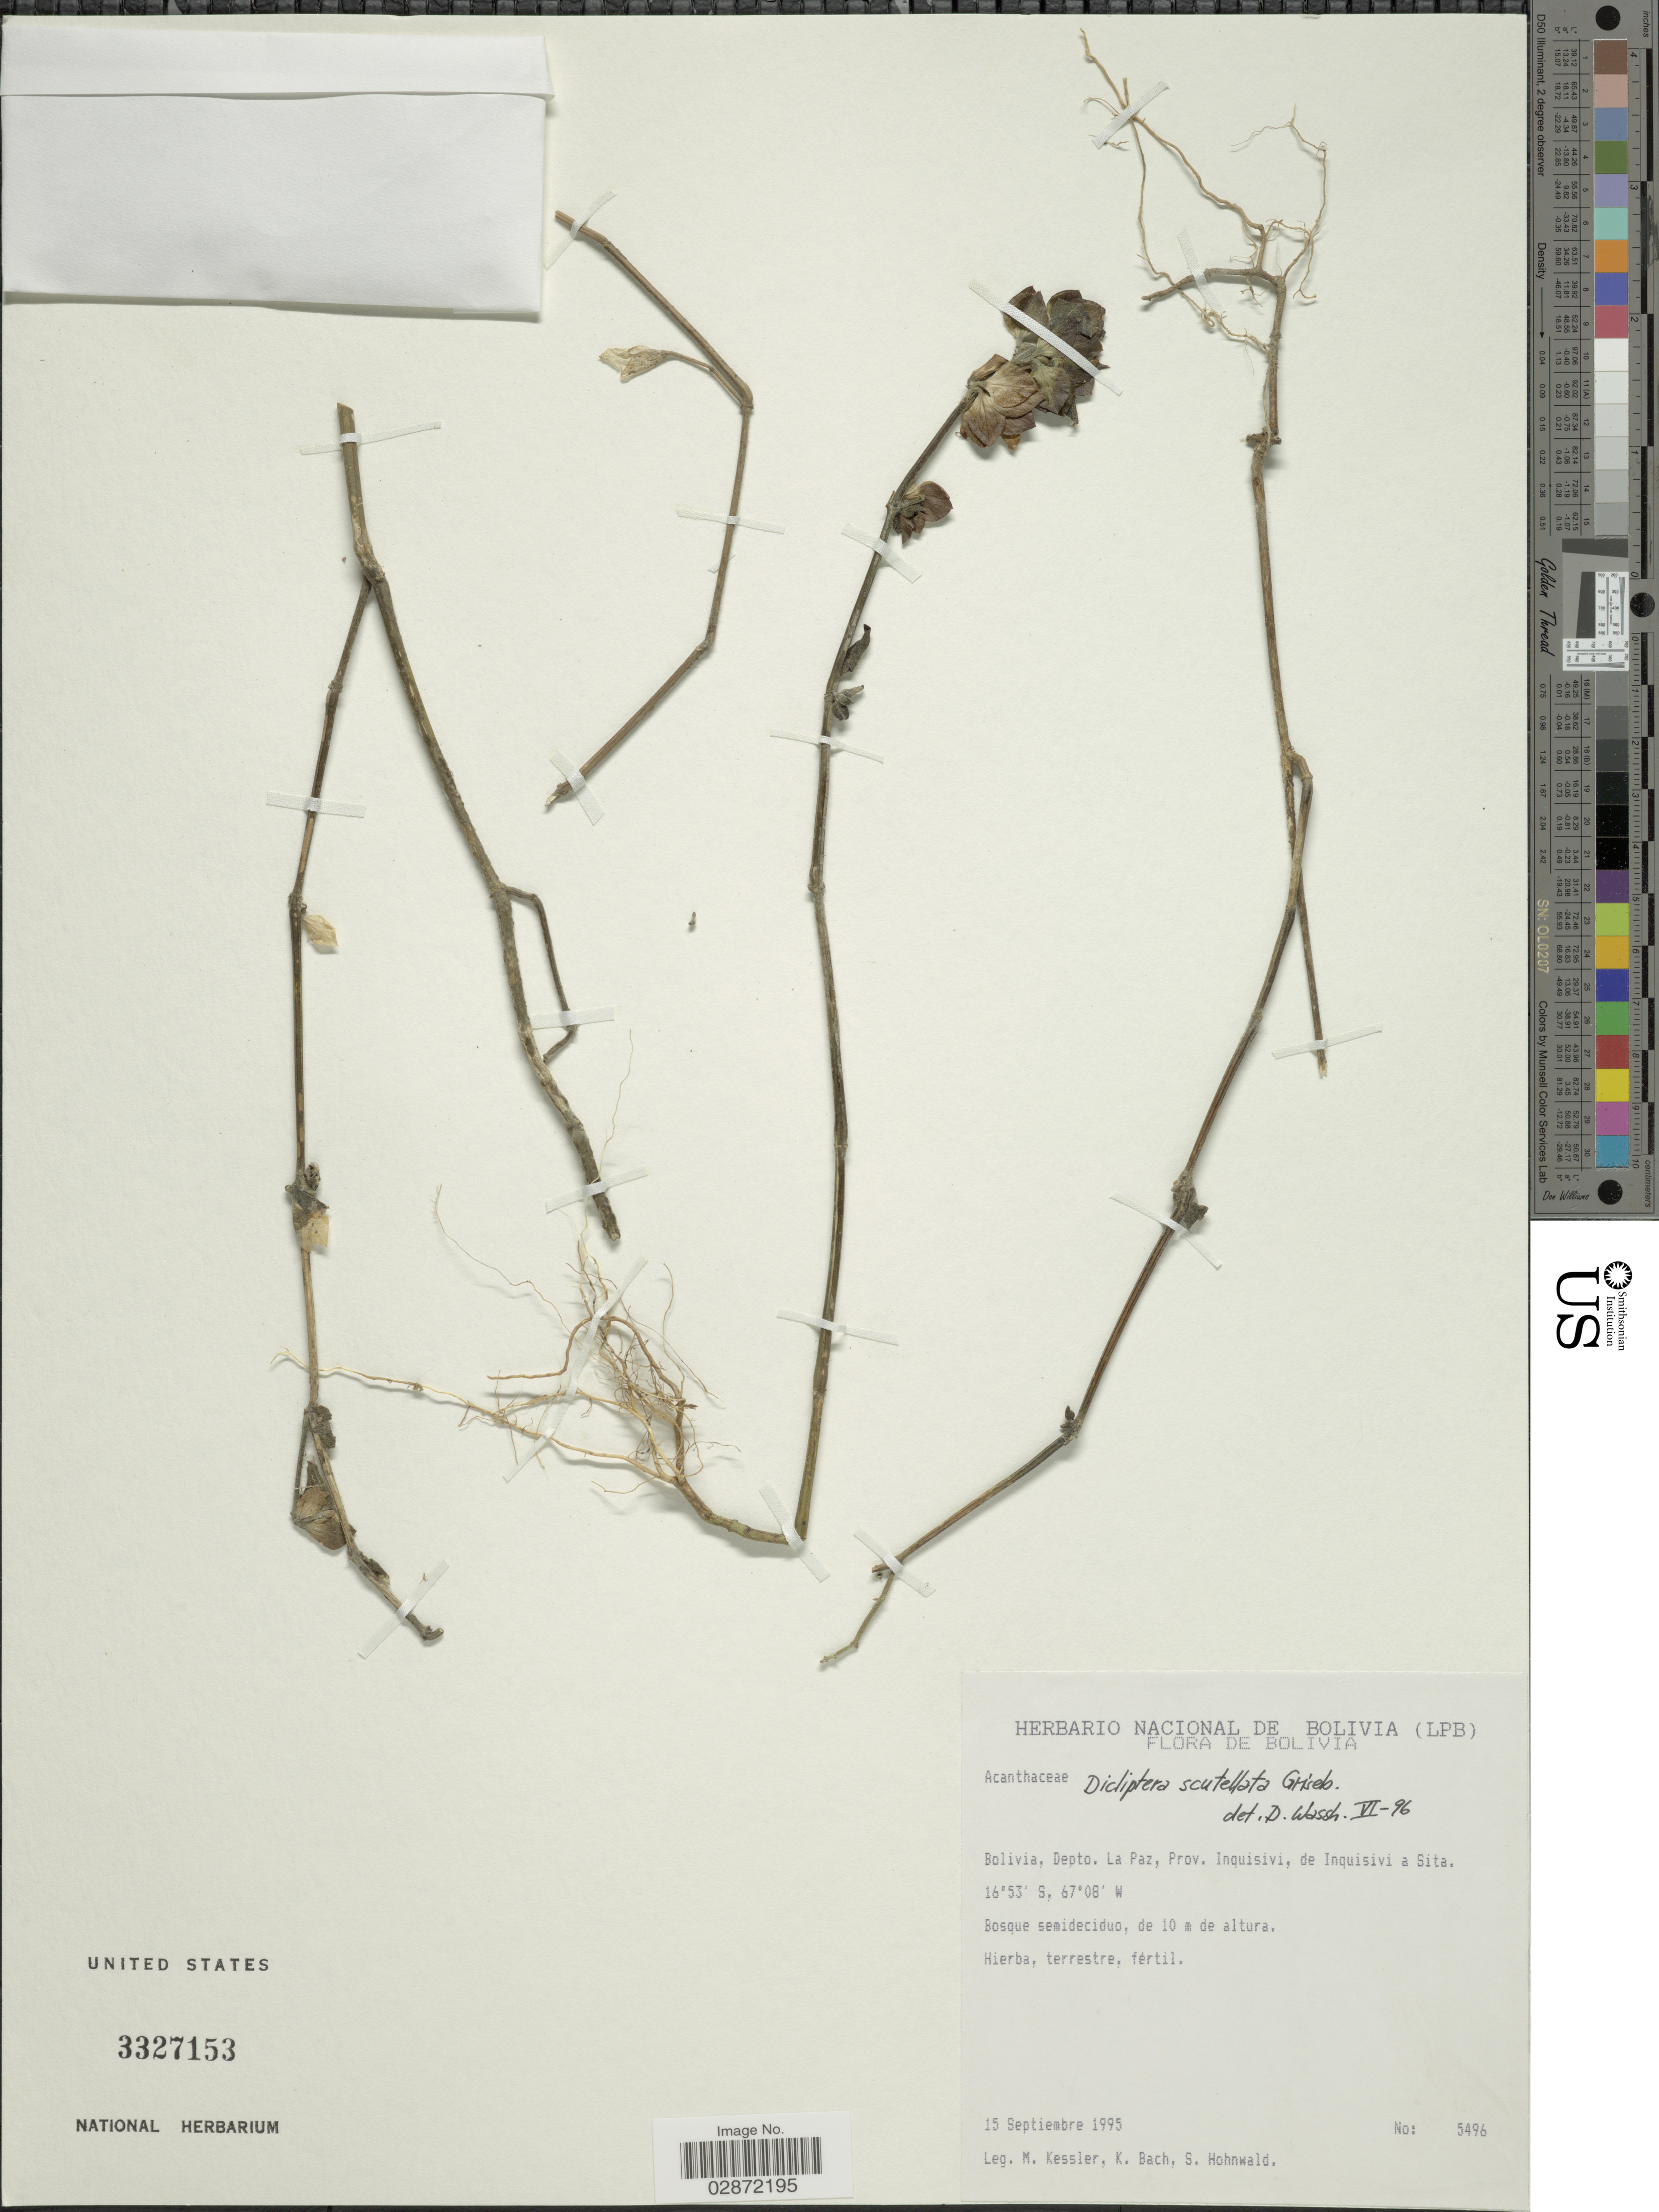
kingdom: Plantae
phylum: Tracheophyta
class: Magnoliopsida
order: Lamiales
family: Acanthaceae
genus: Dicliptera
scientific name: Dicliptera scutellata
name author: Griseb.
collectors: M. Kessler, K. Bach & S. Hohnwald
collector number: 5496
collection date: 1995-09-15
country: Bolivia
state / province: La Paz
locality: Depto. La Paz, Prov. Inquisivi, de Inquisivi a Sita.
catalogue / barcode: US 3327153